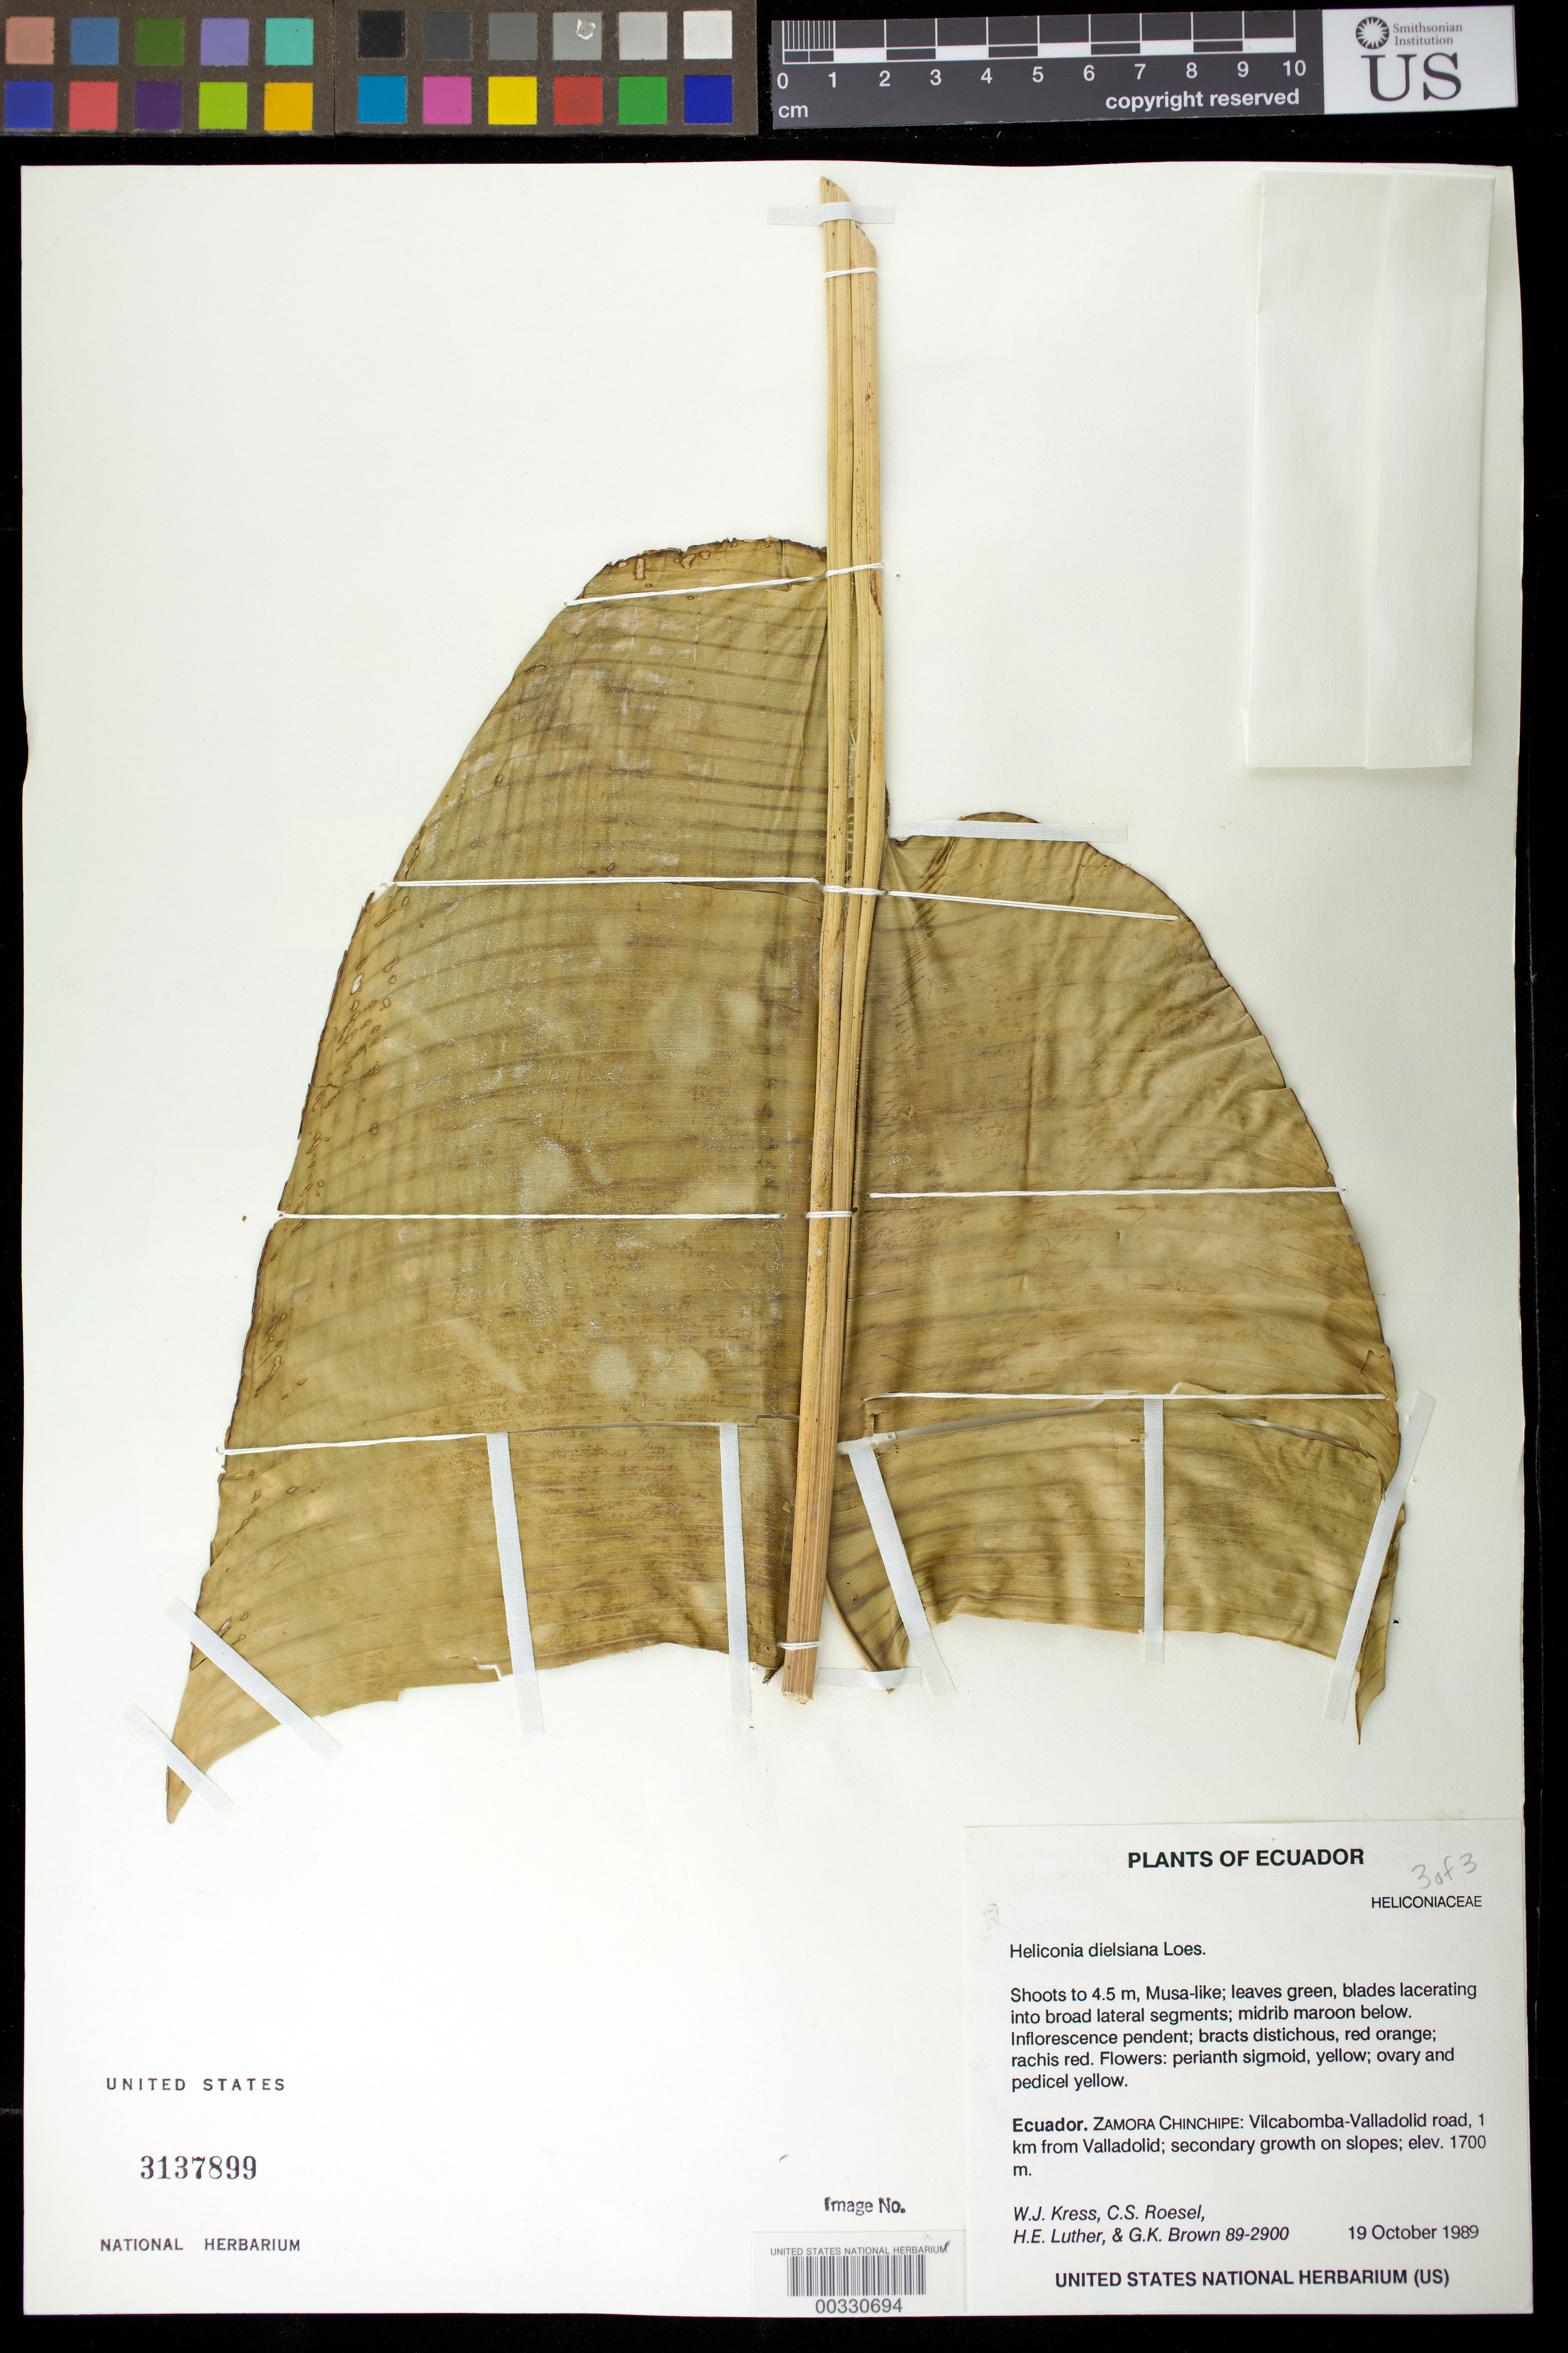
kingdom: Plantae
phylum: Tracheophyta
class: Liliopsida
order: Zingiberales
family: Heliconiaceae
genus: Heliconia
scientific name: Heliconia dielsiana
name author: Loes.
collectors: W. J. Kress, C. S. Roesel, Harry E. Luther & G. K. Brown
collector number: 89-2900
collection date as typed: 19 Oct 1989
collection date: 1989-10-19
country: Ecuador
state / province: Zamora-Chinchipe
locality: Vilcabomba-VilLadolid road, 1 km from valLadolid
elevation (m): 1700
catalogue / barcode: US 3137899